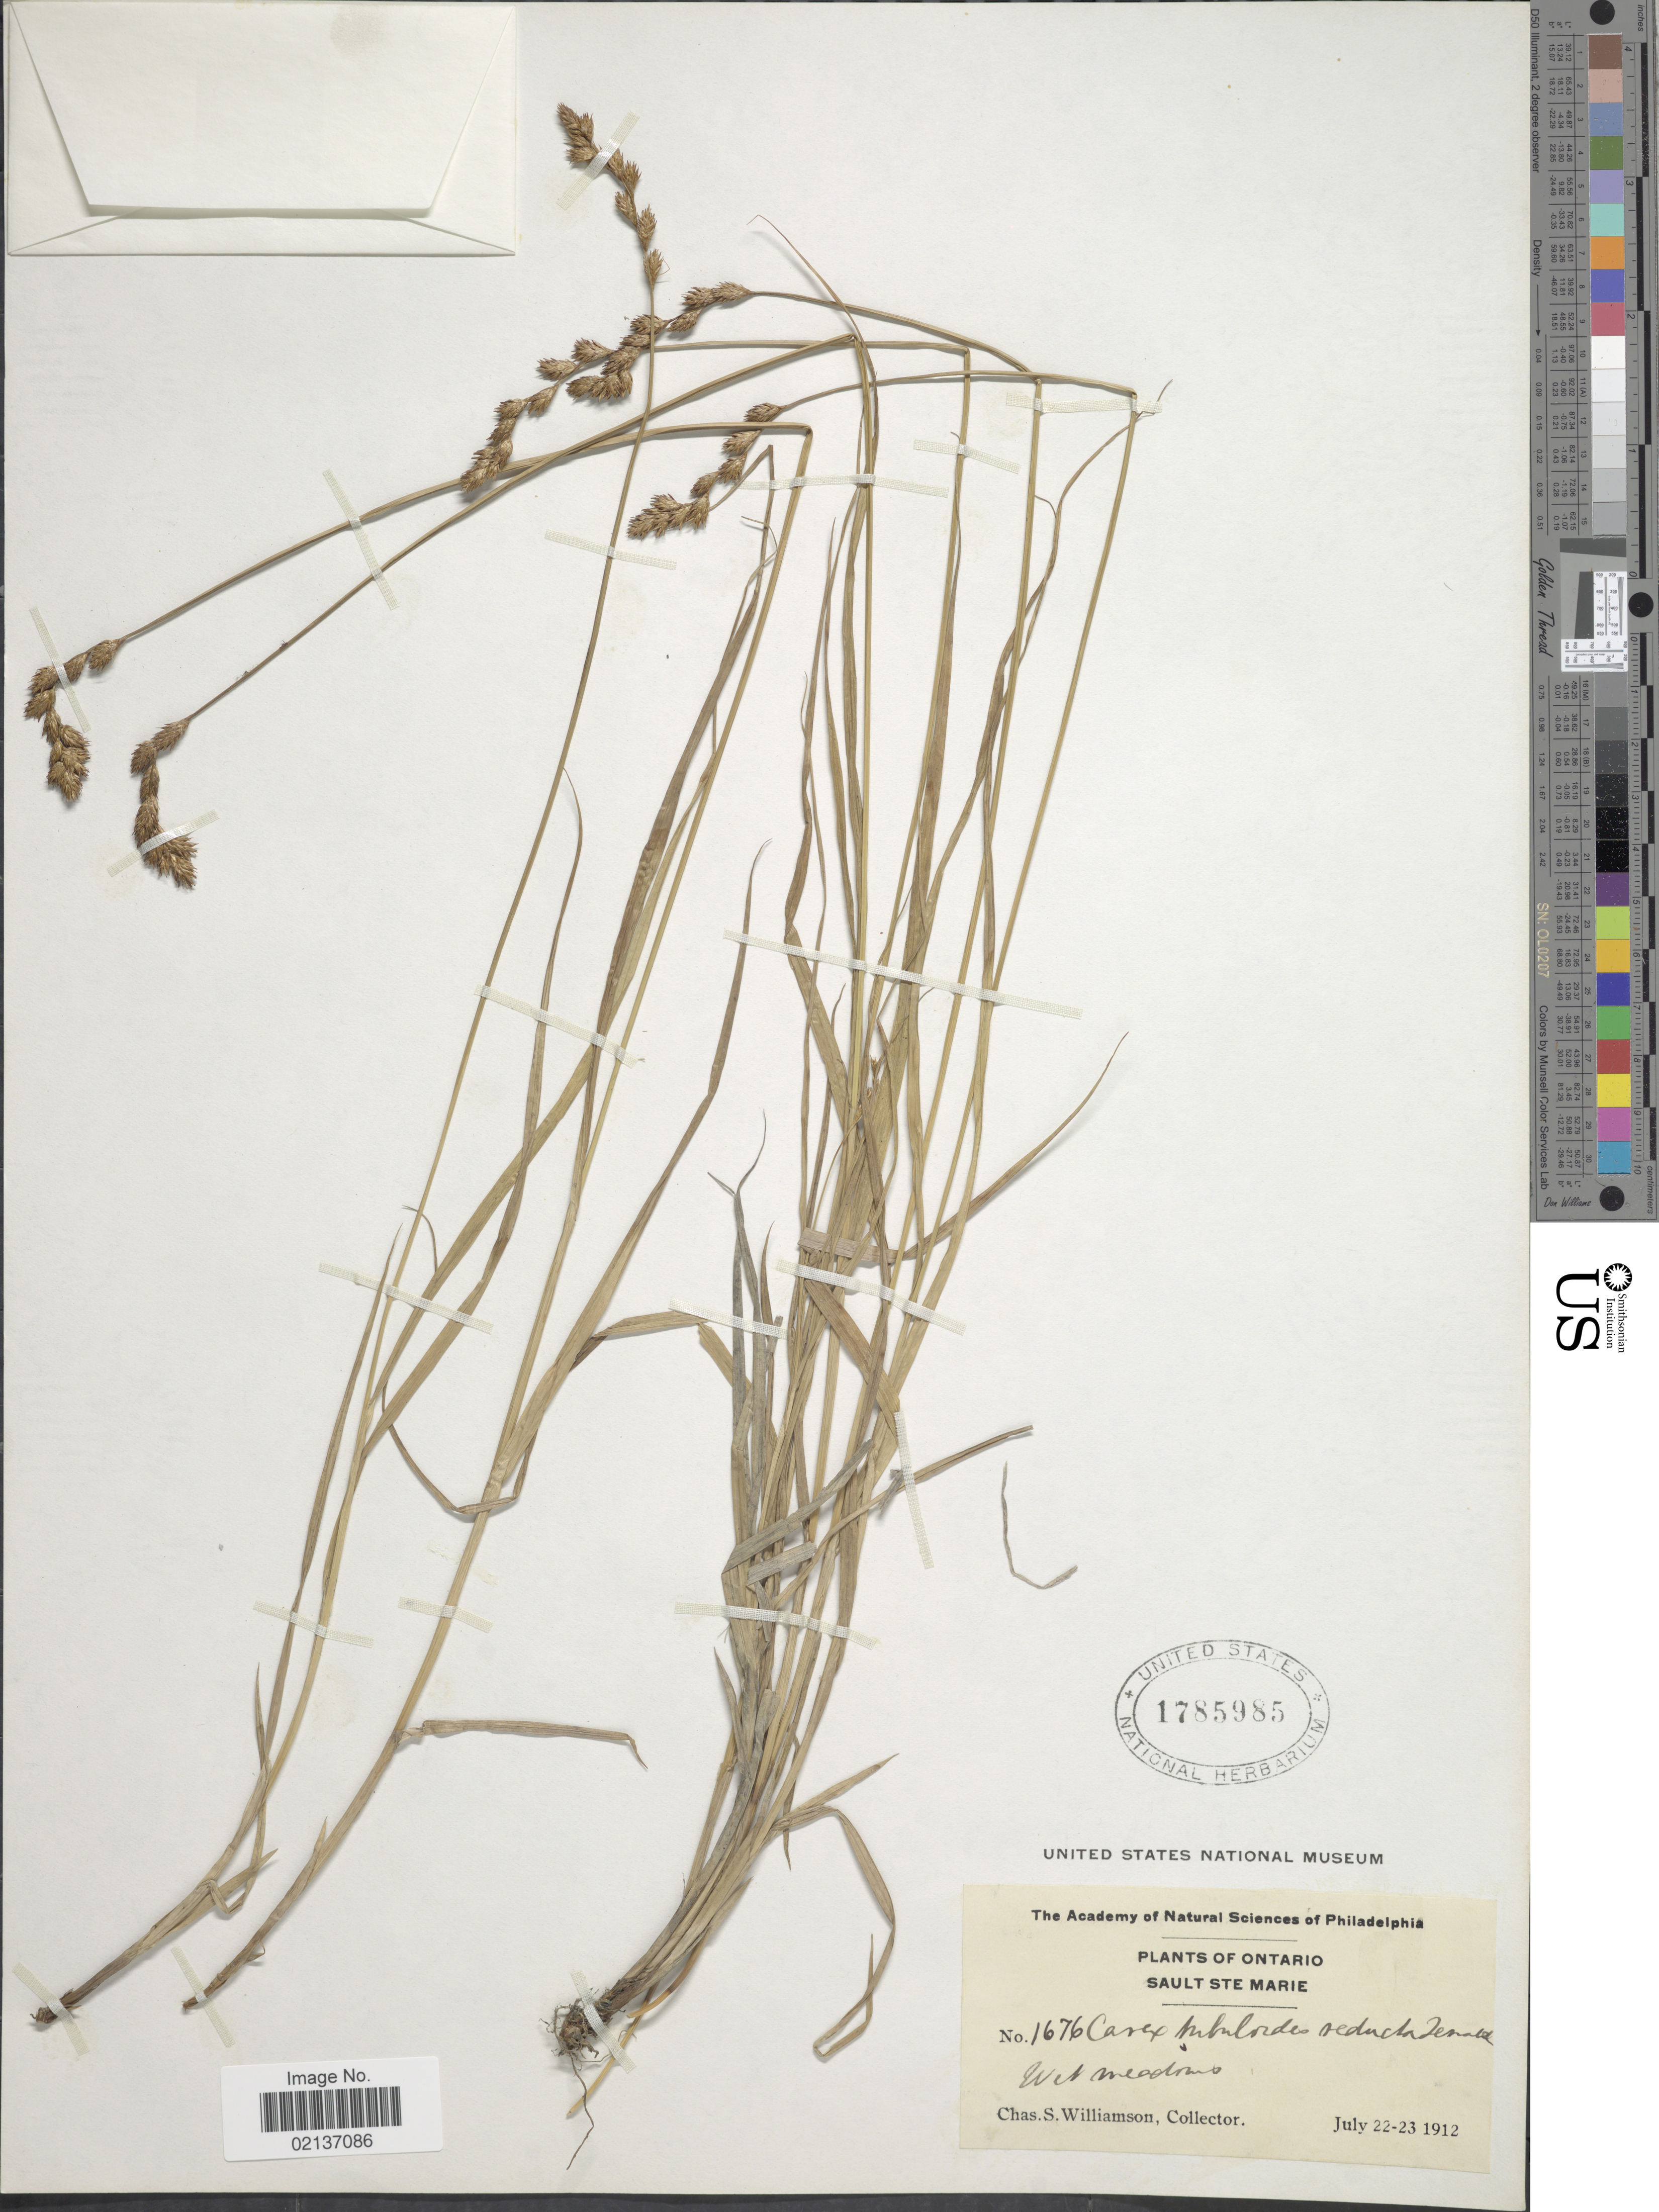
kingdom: Plantae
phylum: Tracheophyta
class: Liliopsida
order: Poales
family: Cyperaceae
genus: Carex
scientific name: Carex tribuloides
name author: Wahlenb.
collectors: C. Williamson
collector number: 1676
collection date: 1912-07-22/1912-07-23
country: Canada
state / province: Ontario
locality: Sault Ste Marie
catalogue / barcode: US 1785985